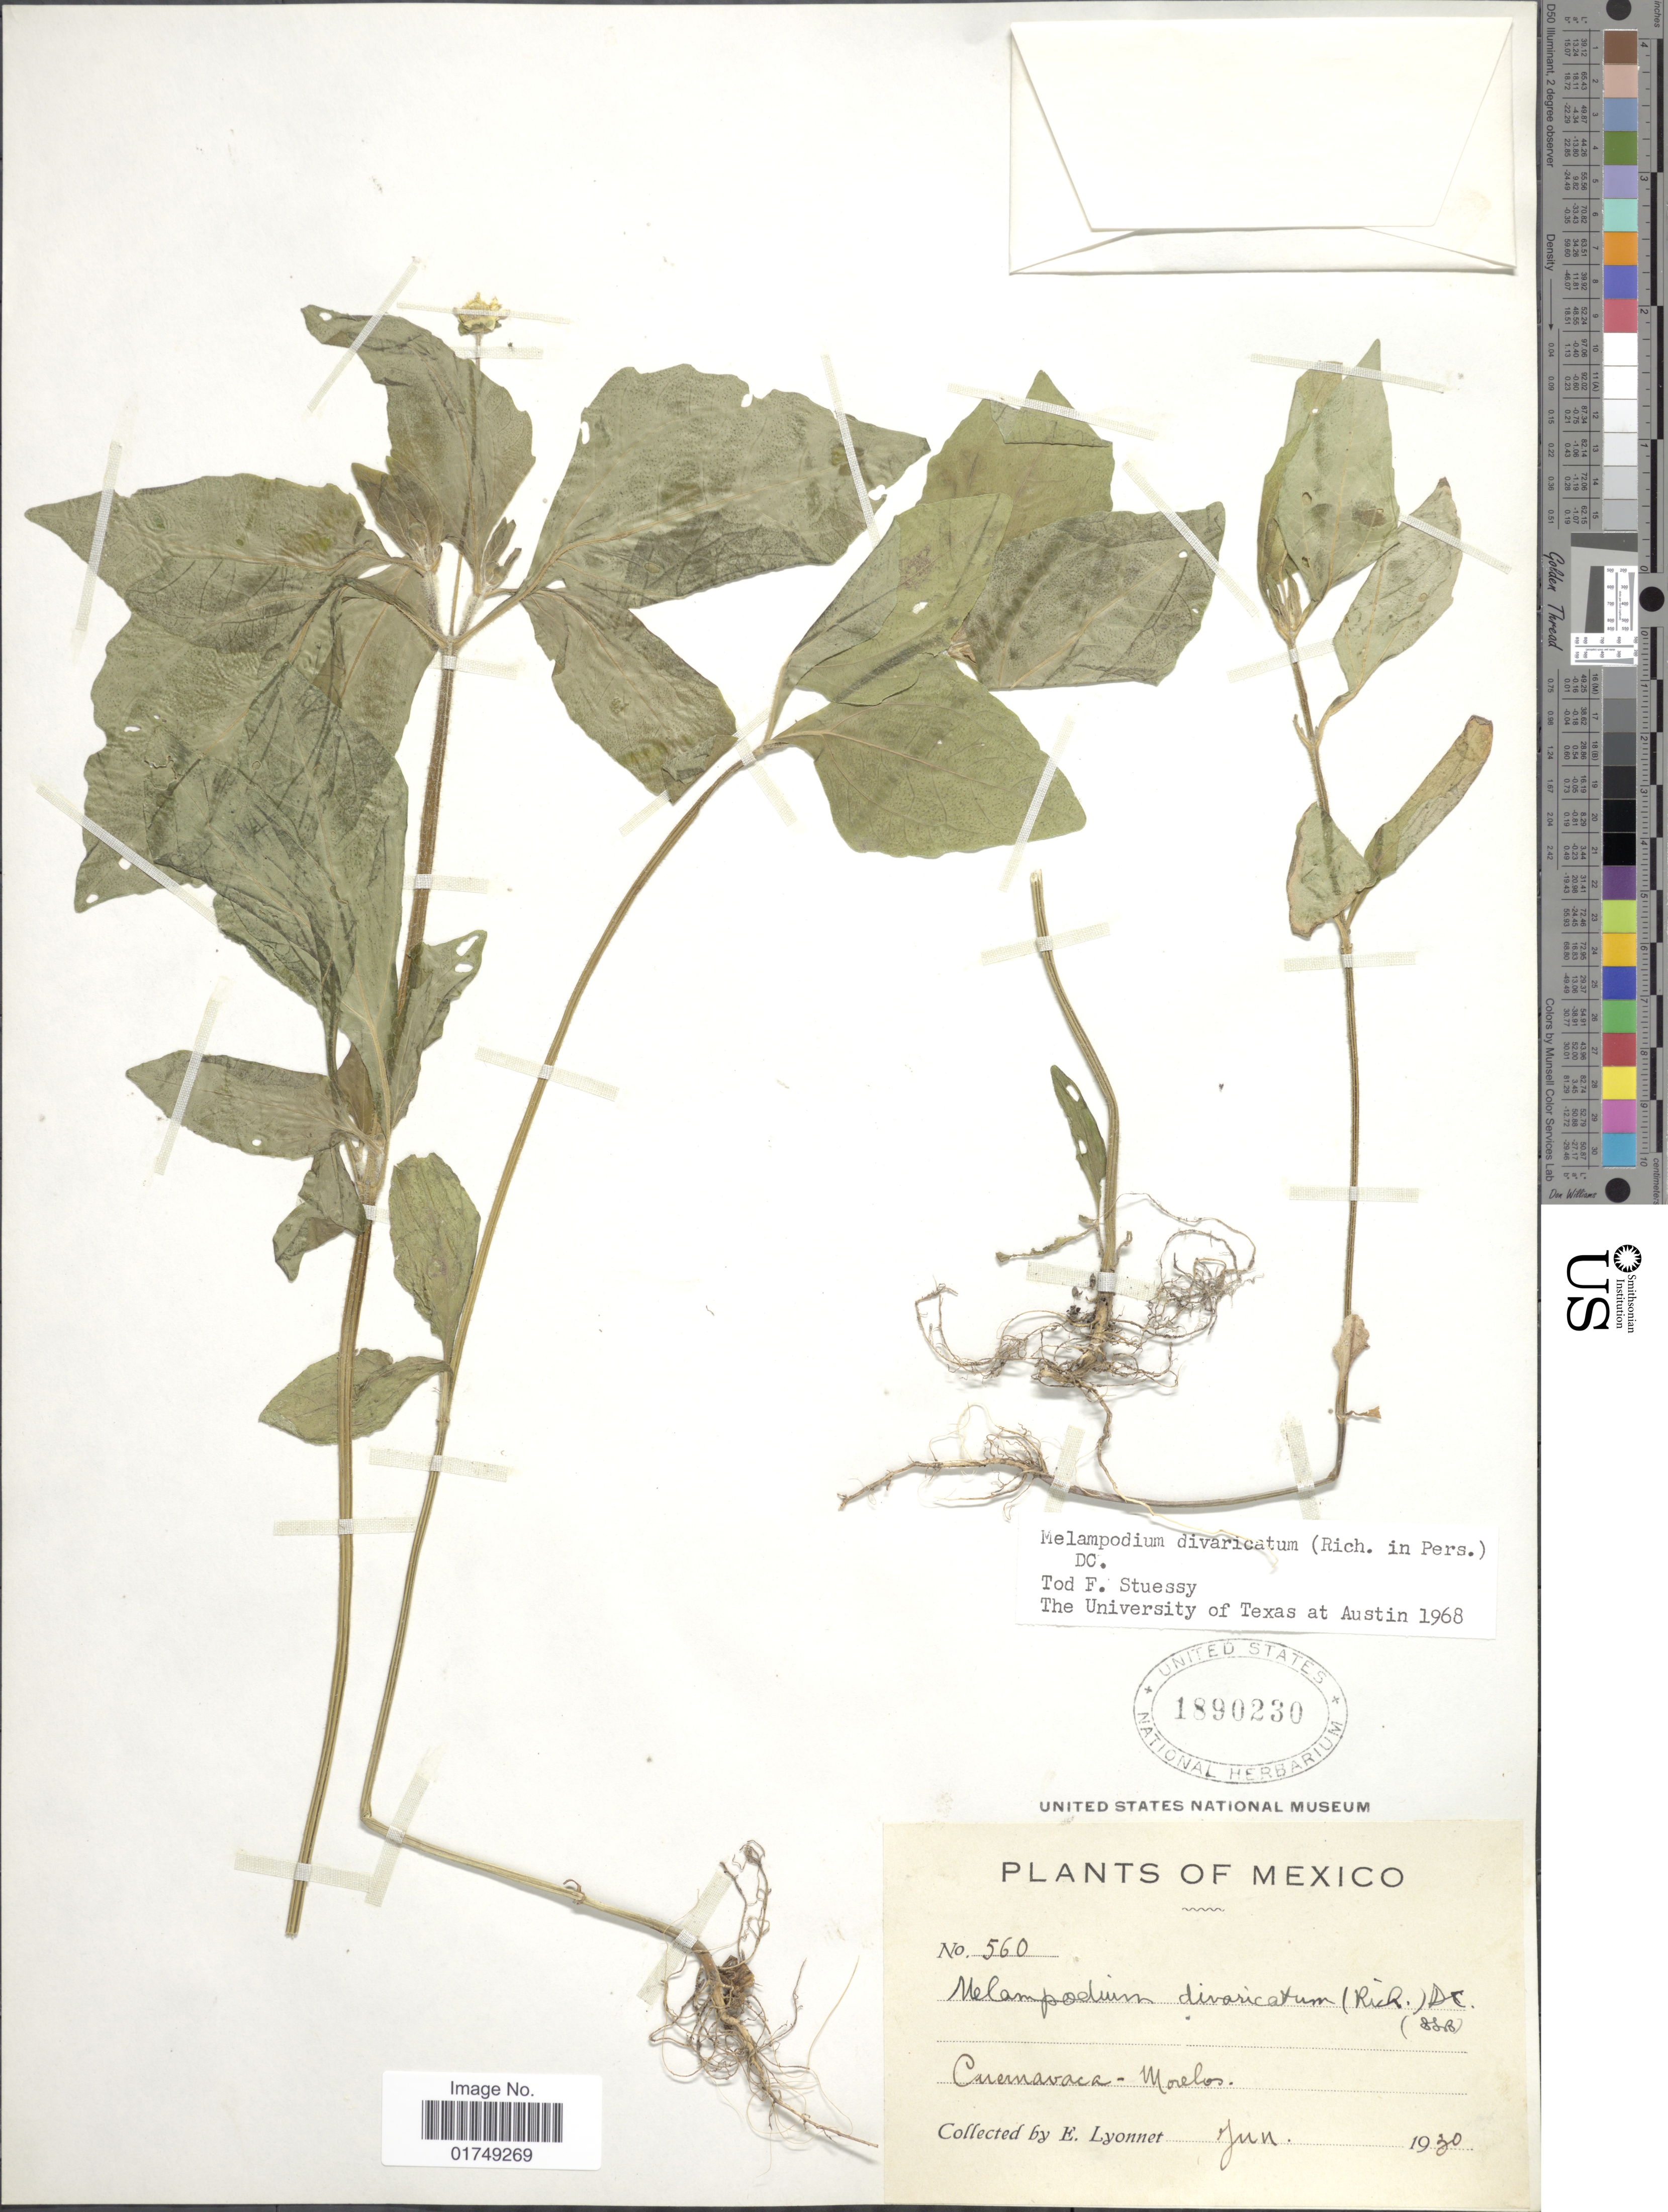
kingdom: Plantae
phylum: Tracheophyta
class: Magnoliopsida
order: Asterales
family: Asteraceae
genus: Melampodium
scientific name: Melampodium divaricatum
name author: (Rich.) DC.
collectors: E. Lyonnet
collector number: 560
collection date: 1930-06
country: Mexico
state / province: Morelos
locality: Cuernavaca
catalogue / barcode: US 1890230